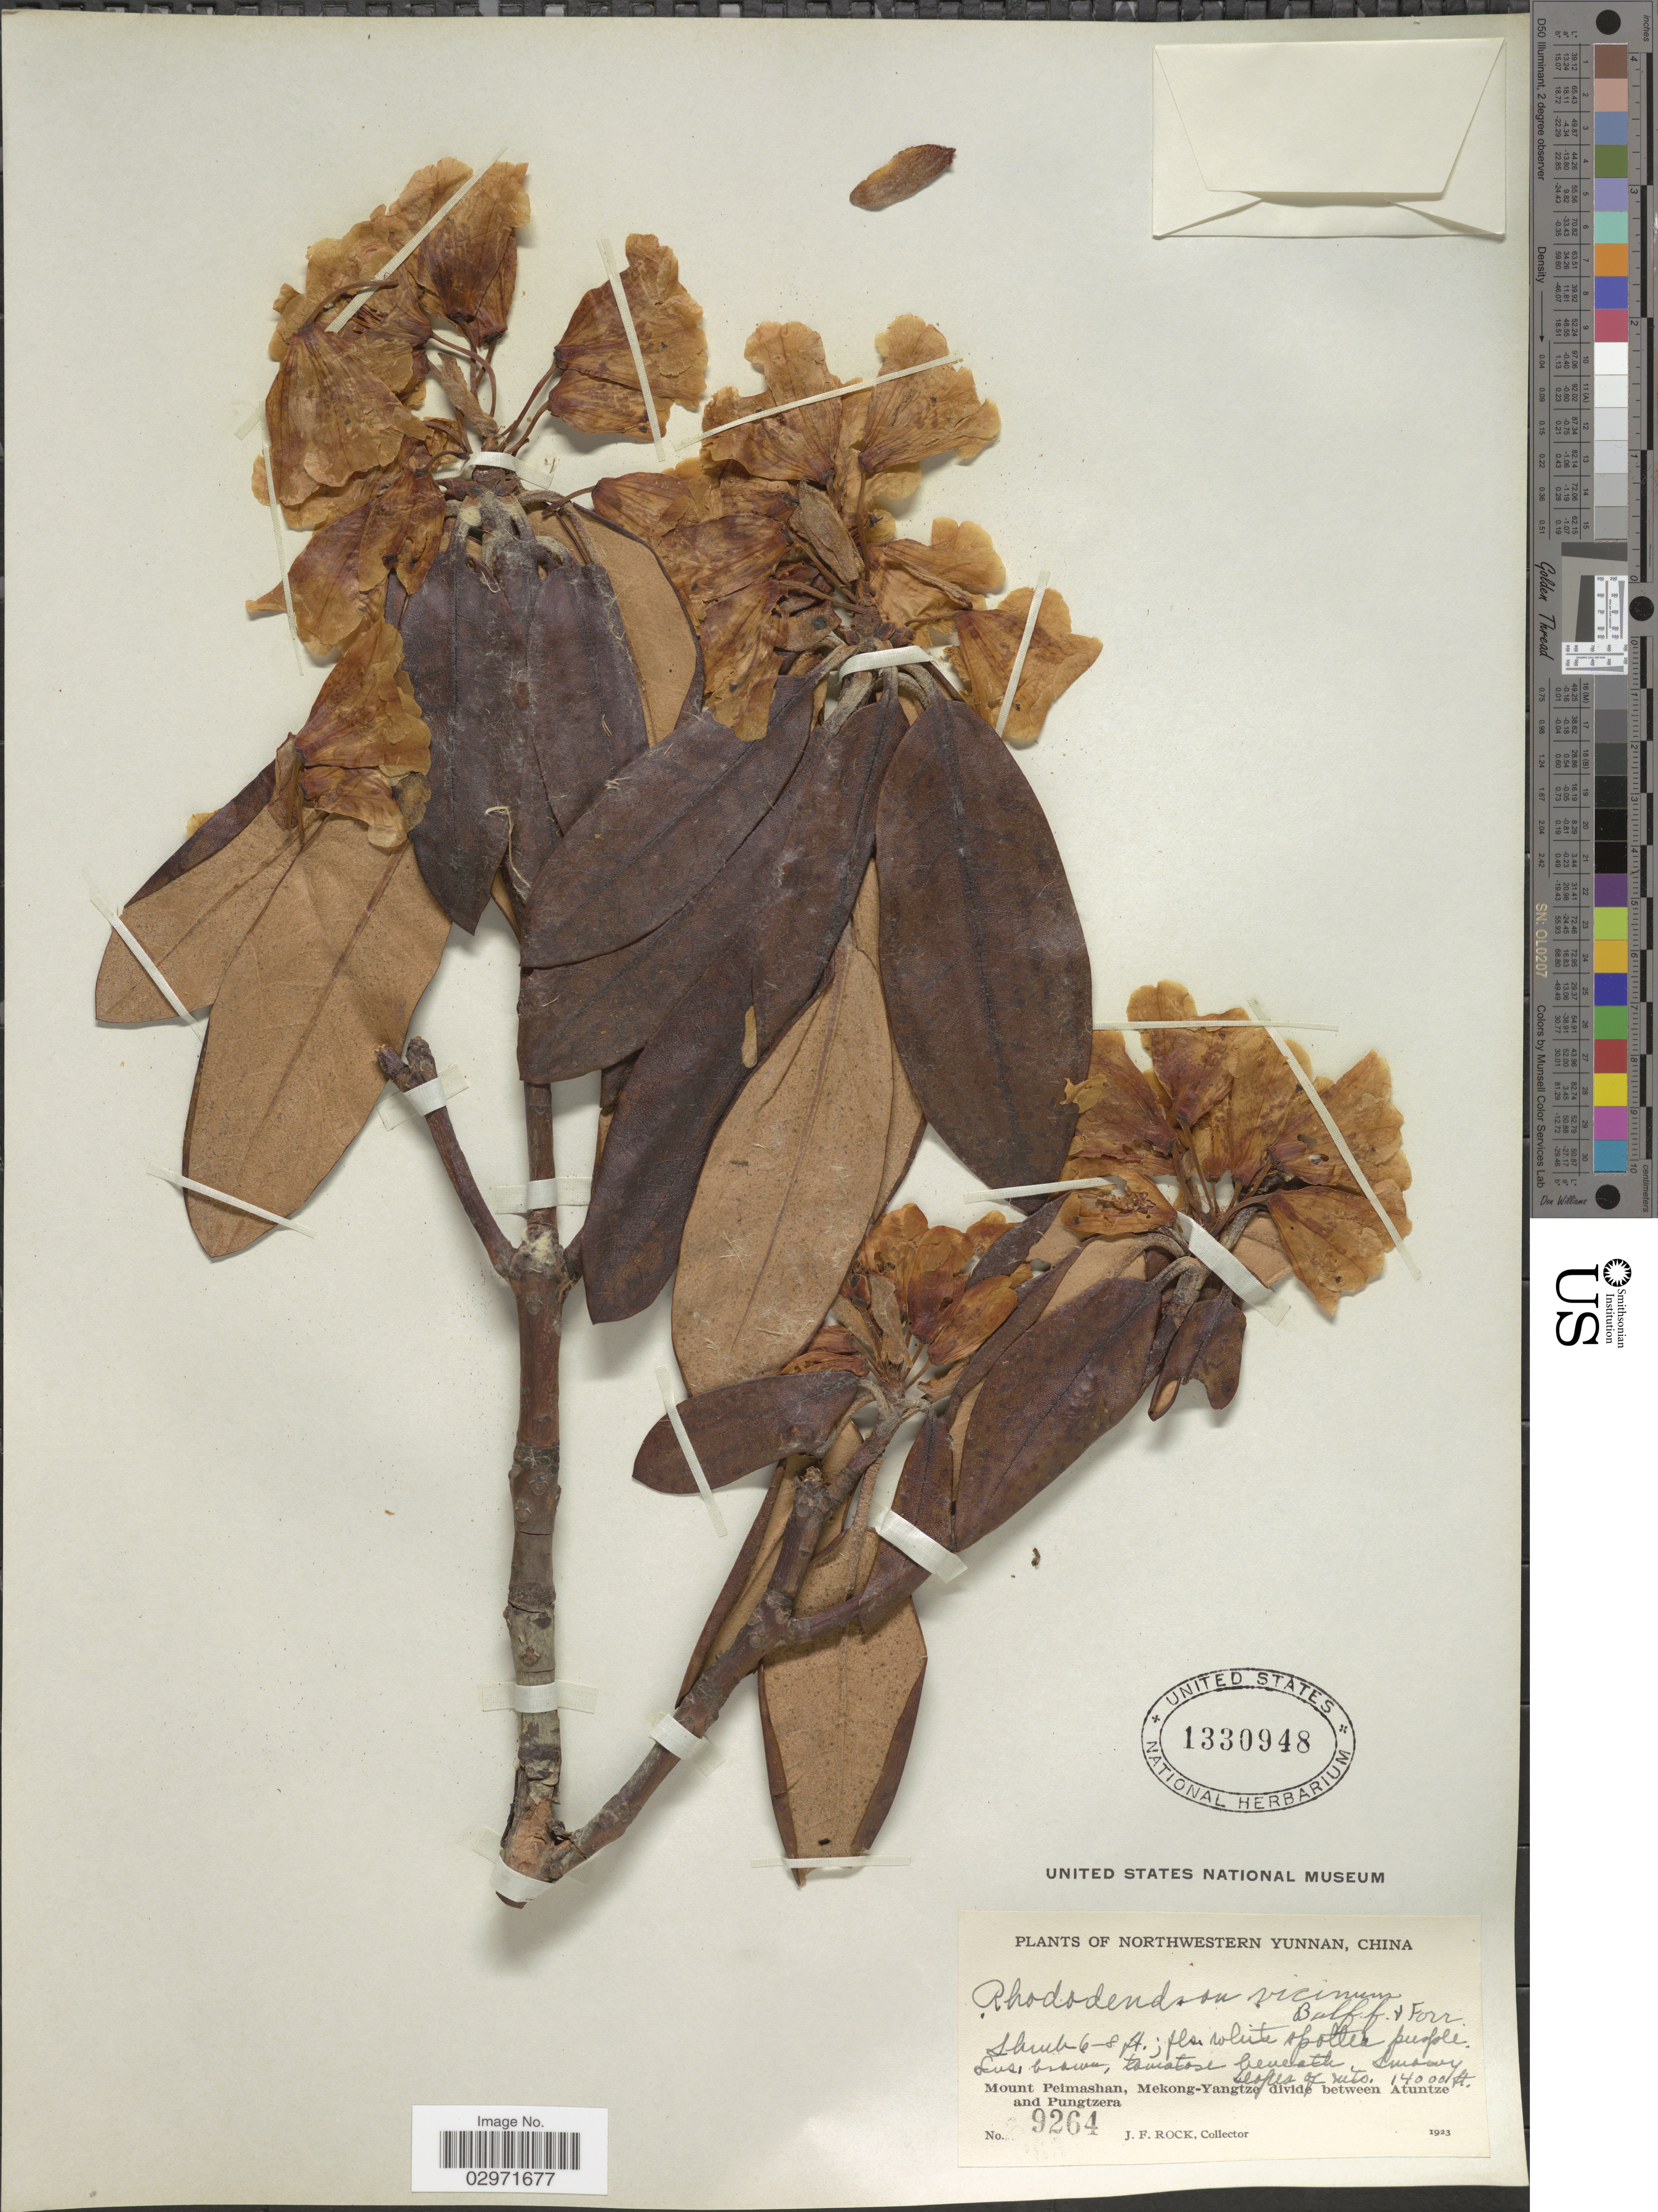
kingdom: Plantae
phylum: Tracheophyta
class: Magnoliopsida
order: Ericales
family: Ericaceae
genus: Rhododendron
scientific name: Rhododendron levistratum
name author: Balf. f. & Forrest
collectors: J. Rock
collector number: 9264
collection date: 1923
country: China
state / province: Yunnan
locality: Northwestern Yunnan. Mount Peimashan, Mekong-Yangtze divide between Atuntze and Pungtzera. Slopes of Mts.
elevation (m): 4267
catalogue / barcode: US 1330948